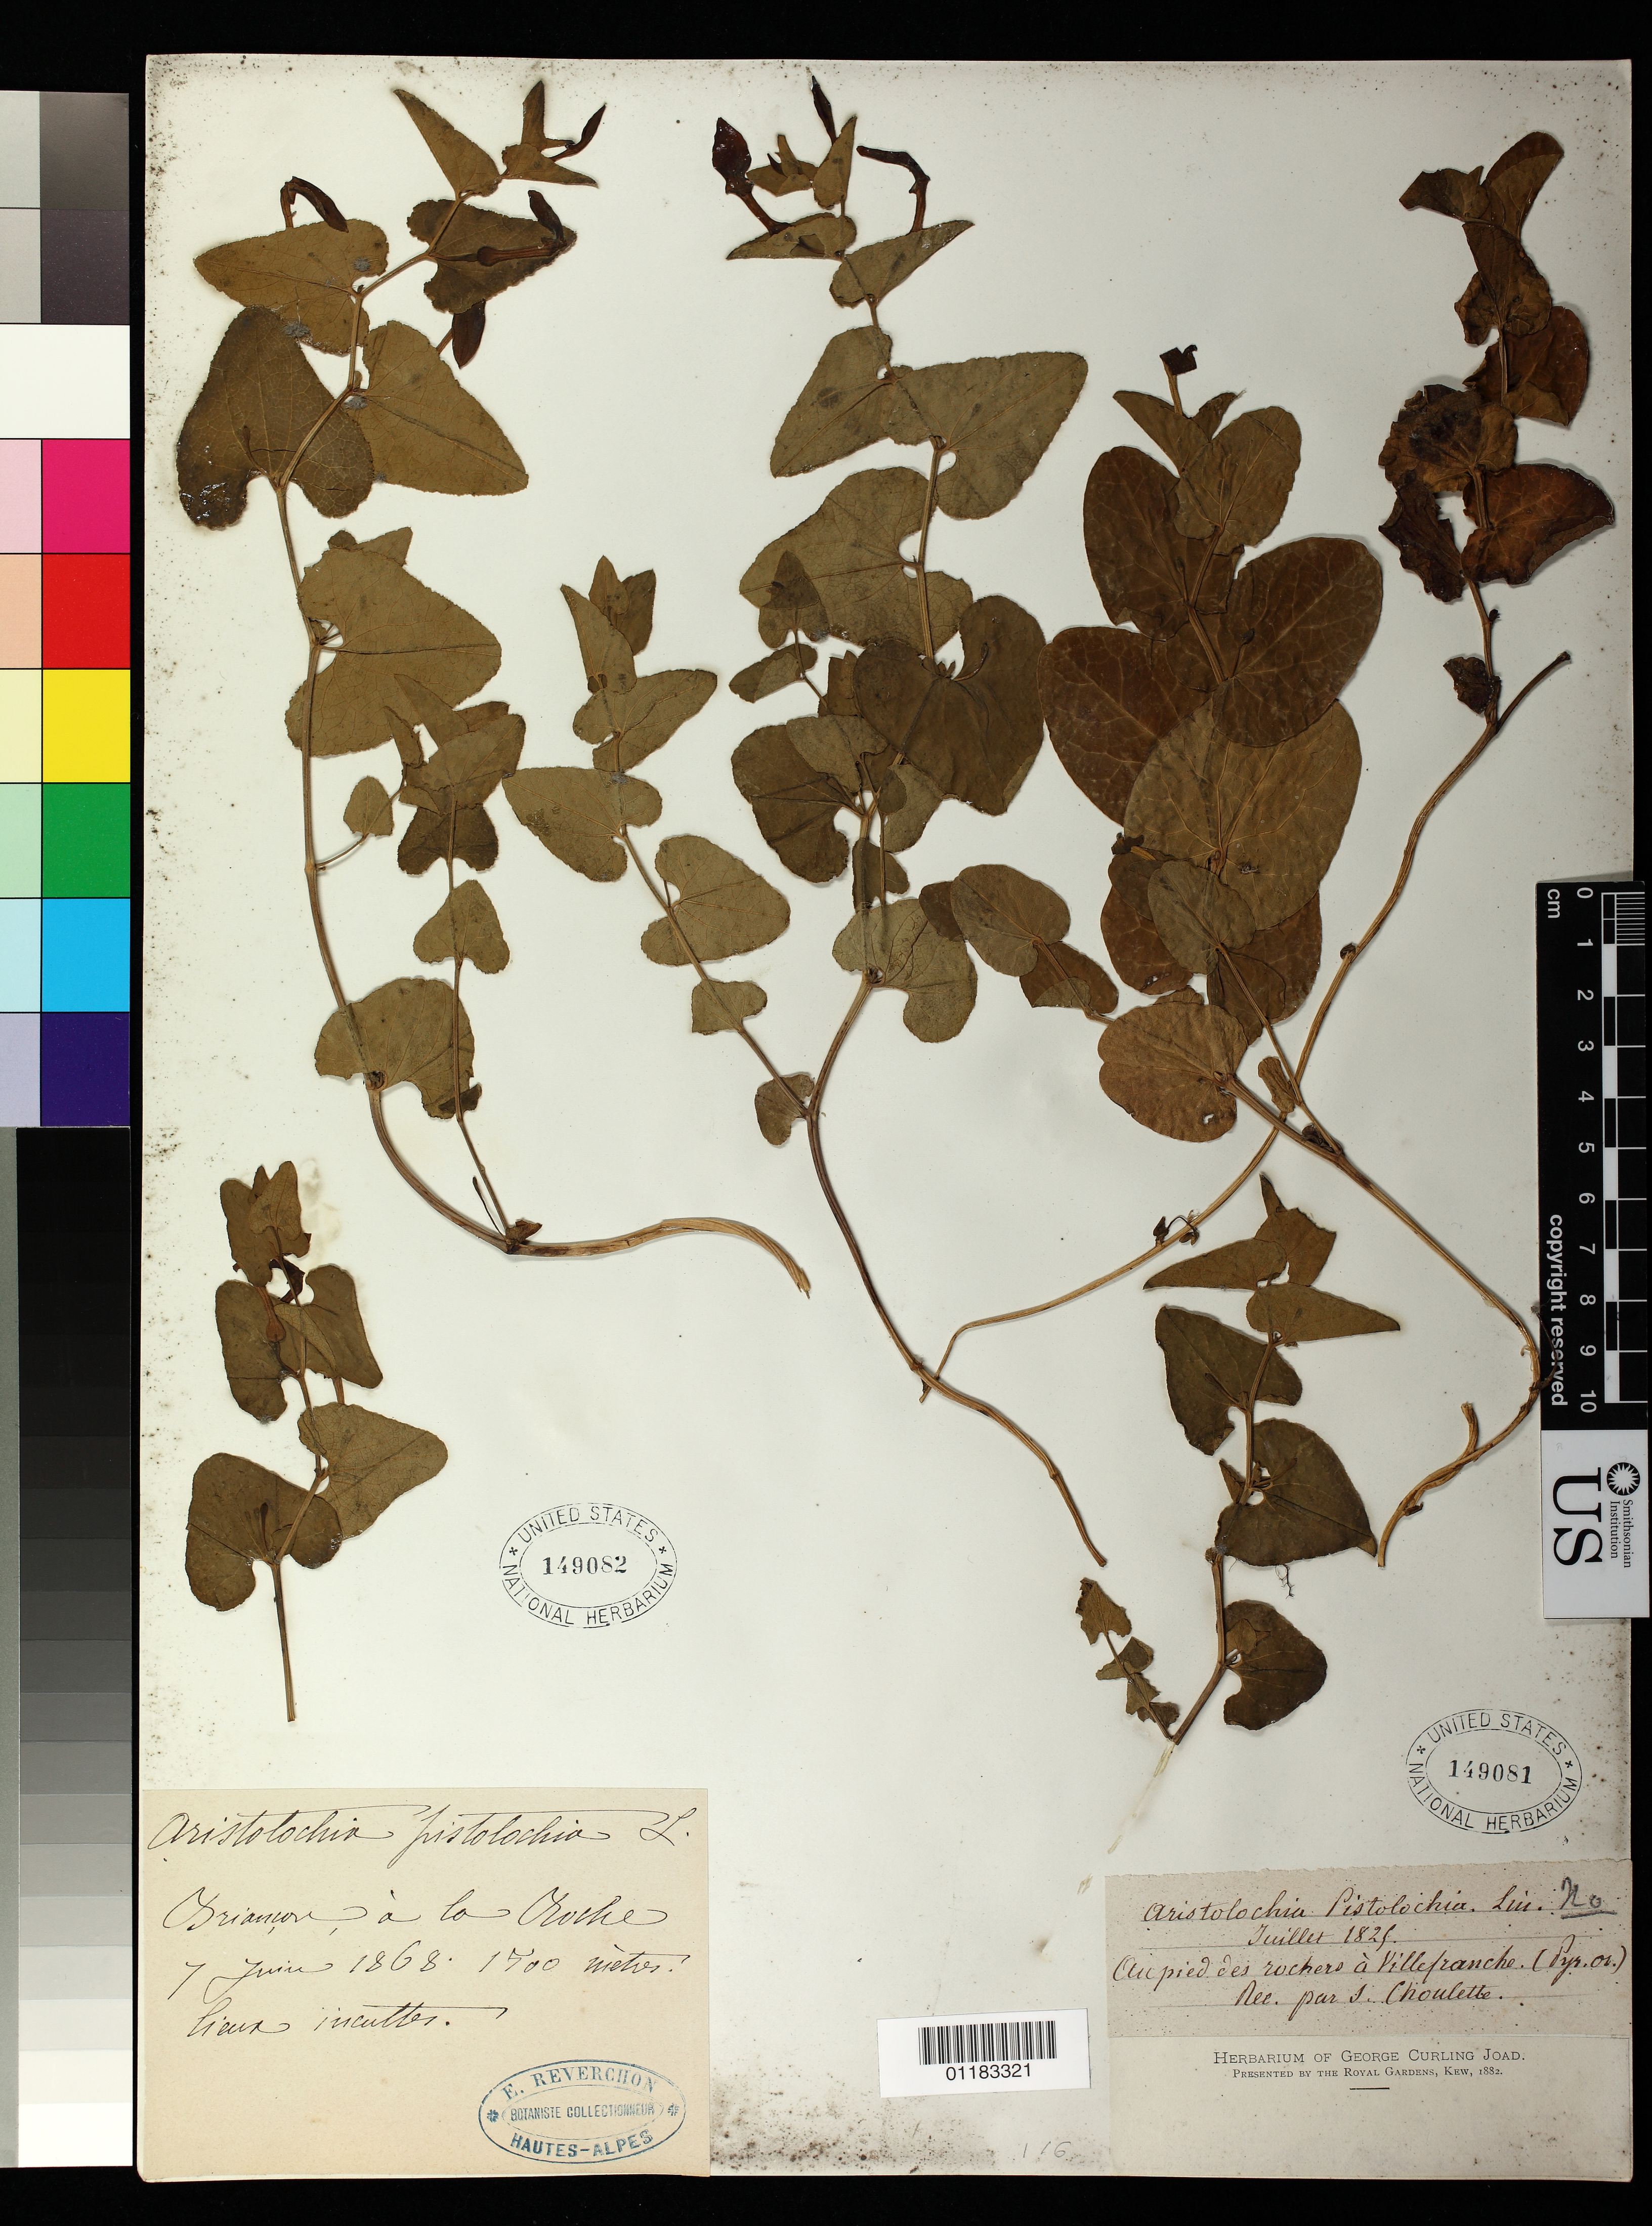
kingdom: Plantae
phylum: Tracheophyta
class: Magnoliopsida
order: Piperales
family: Aristolochiaceae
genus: Aristolochia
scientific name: Aristolochia pistolochia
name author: L.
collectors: S. Choulette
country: France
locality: French village, Pyrénées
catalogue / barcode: US 149081